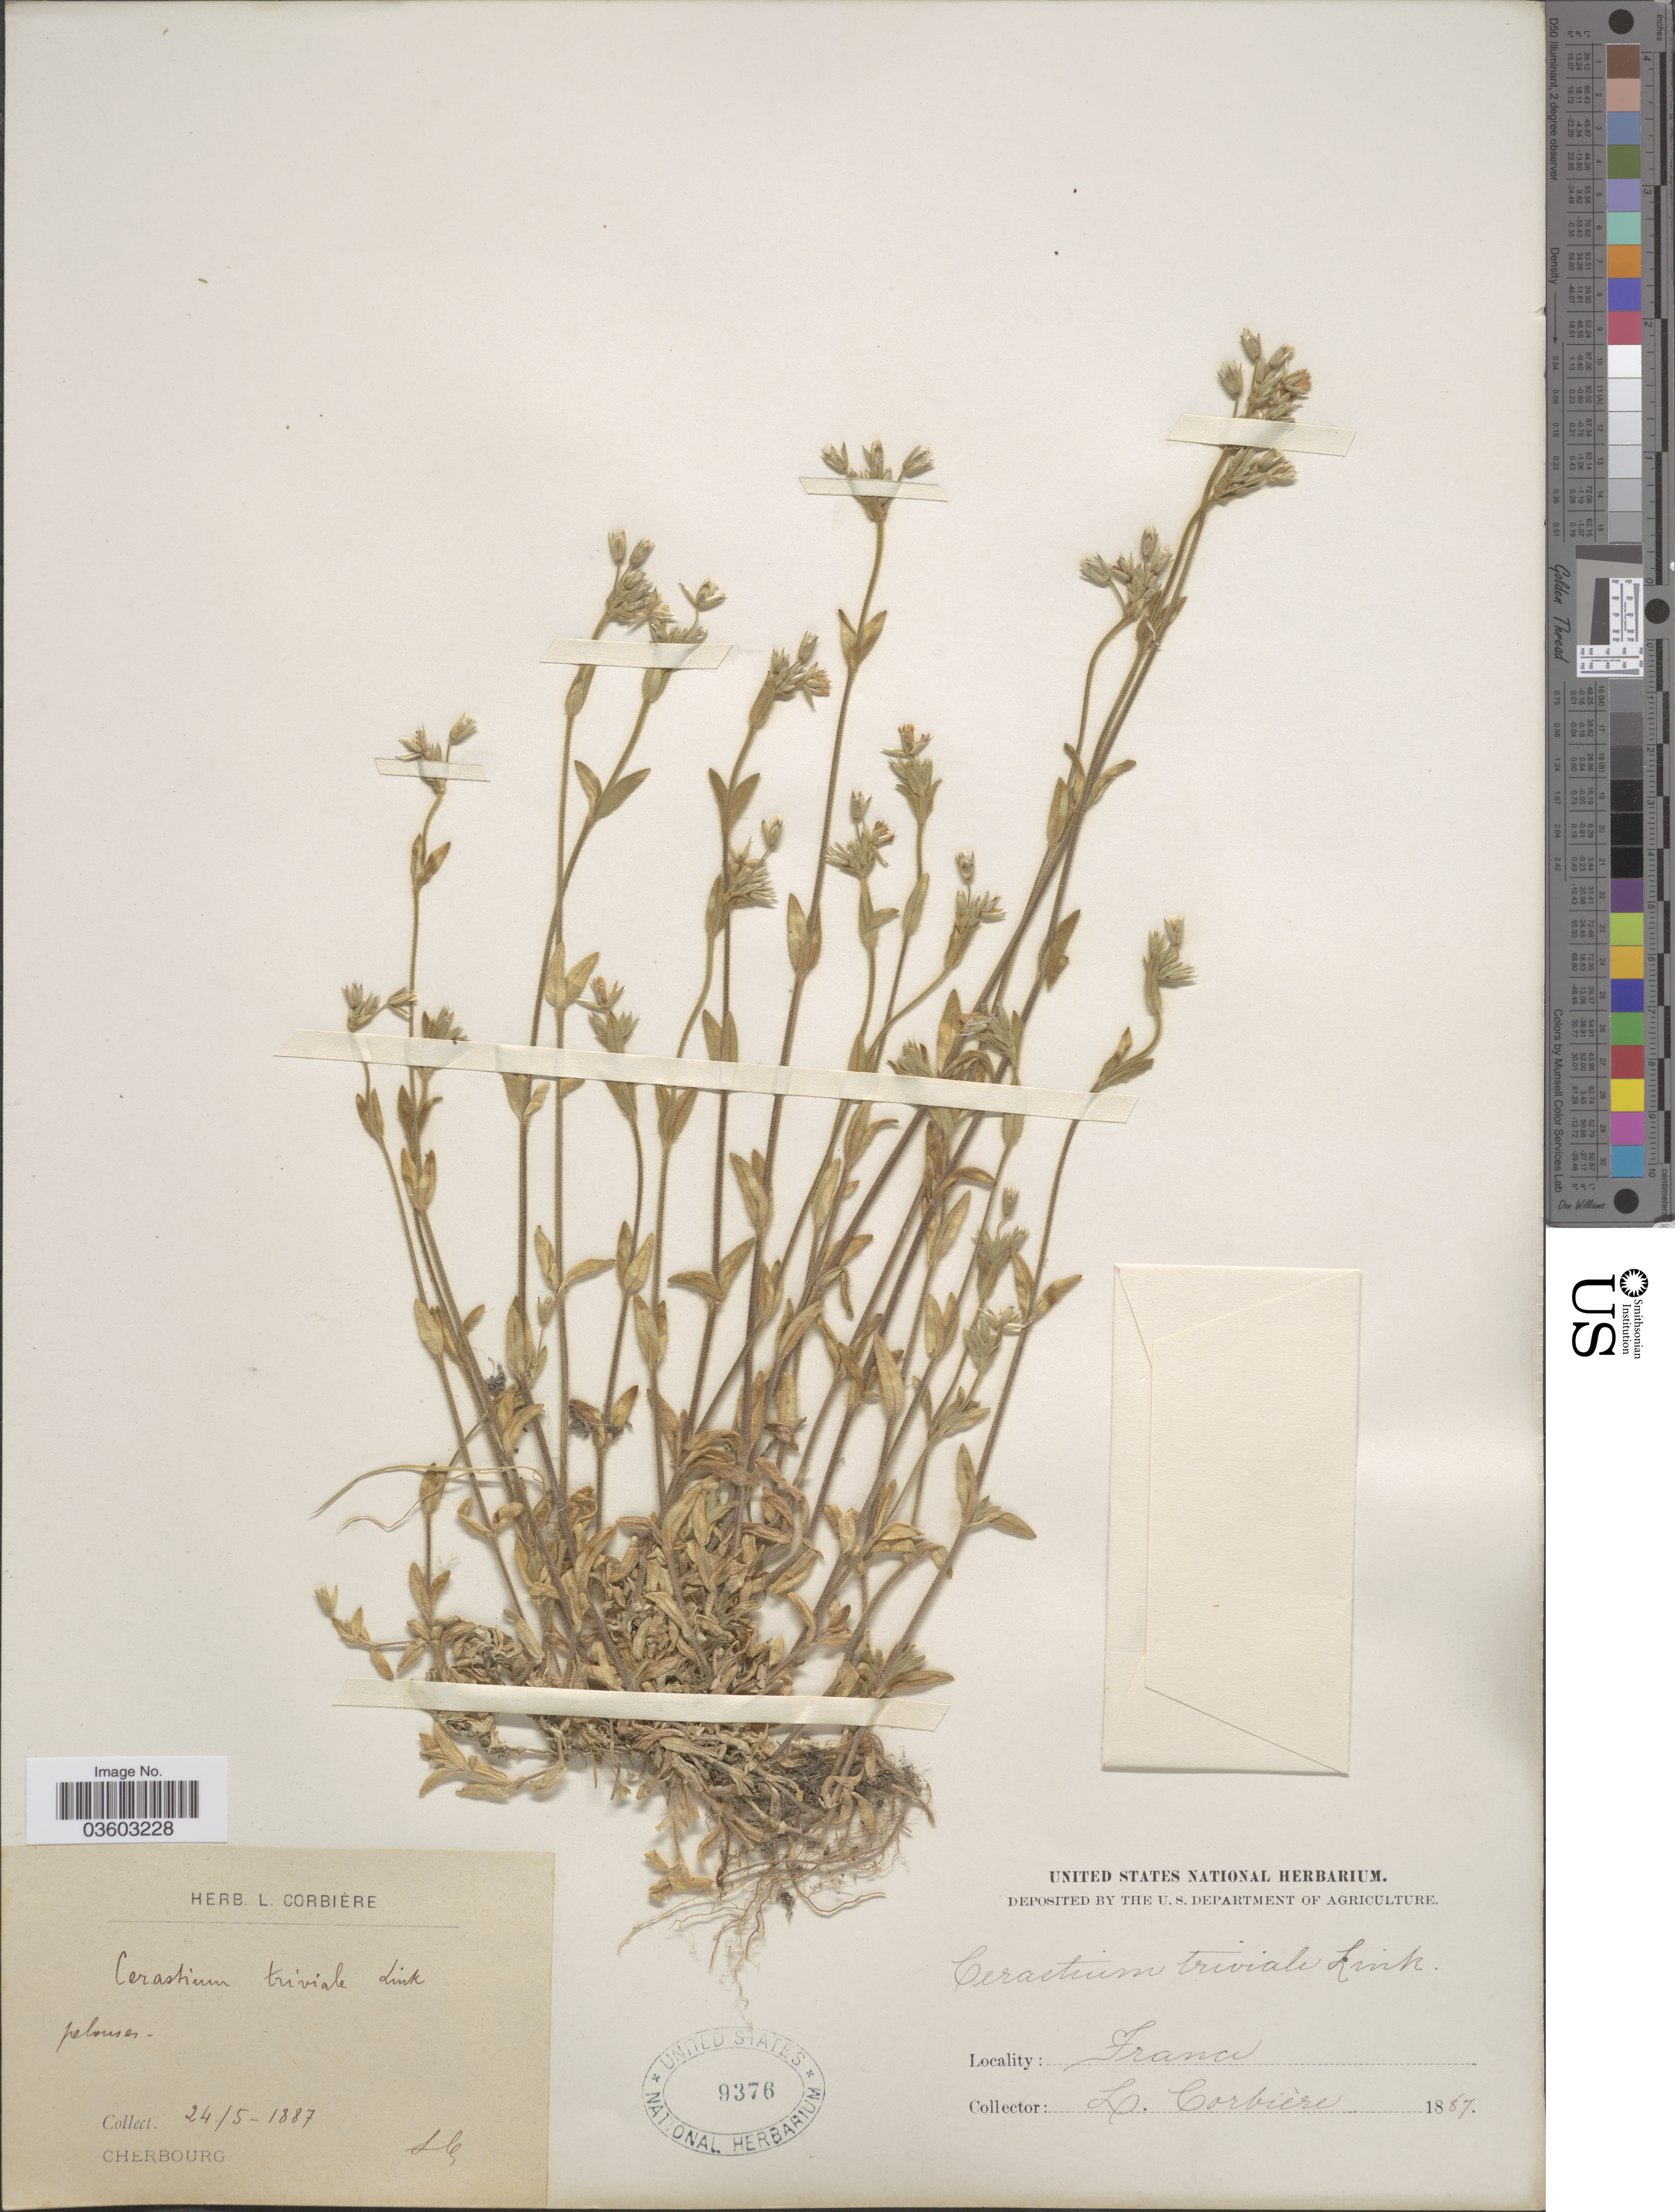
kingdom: Plantae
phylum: Tracheophyta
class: Magnoliopsida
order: Caryophyllales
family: Caryophyllaceae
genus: Cerastium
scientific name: Cerastium triviale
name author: Link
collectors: L. Corbière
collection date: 1887-05-24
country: France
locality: Cherbourg.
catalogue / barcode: US 9376